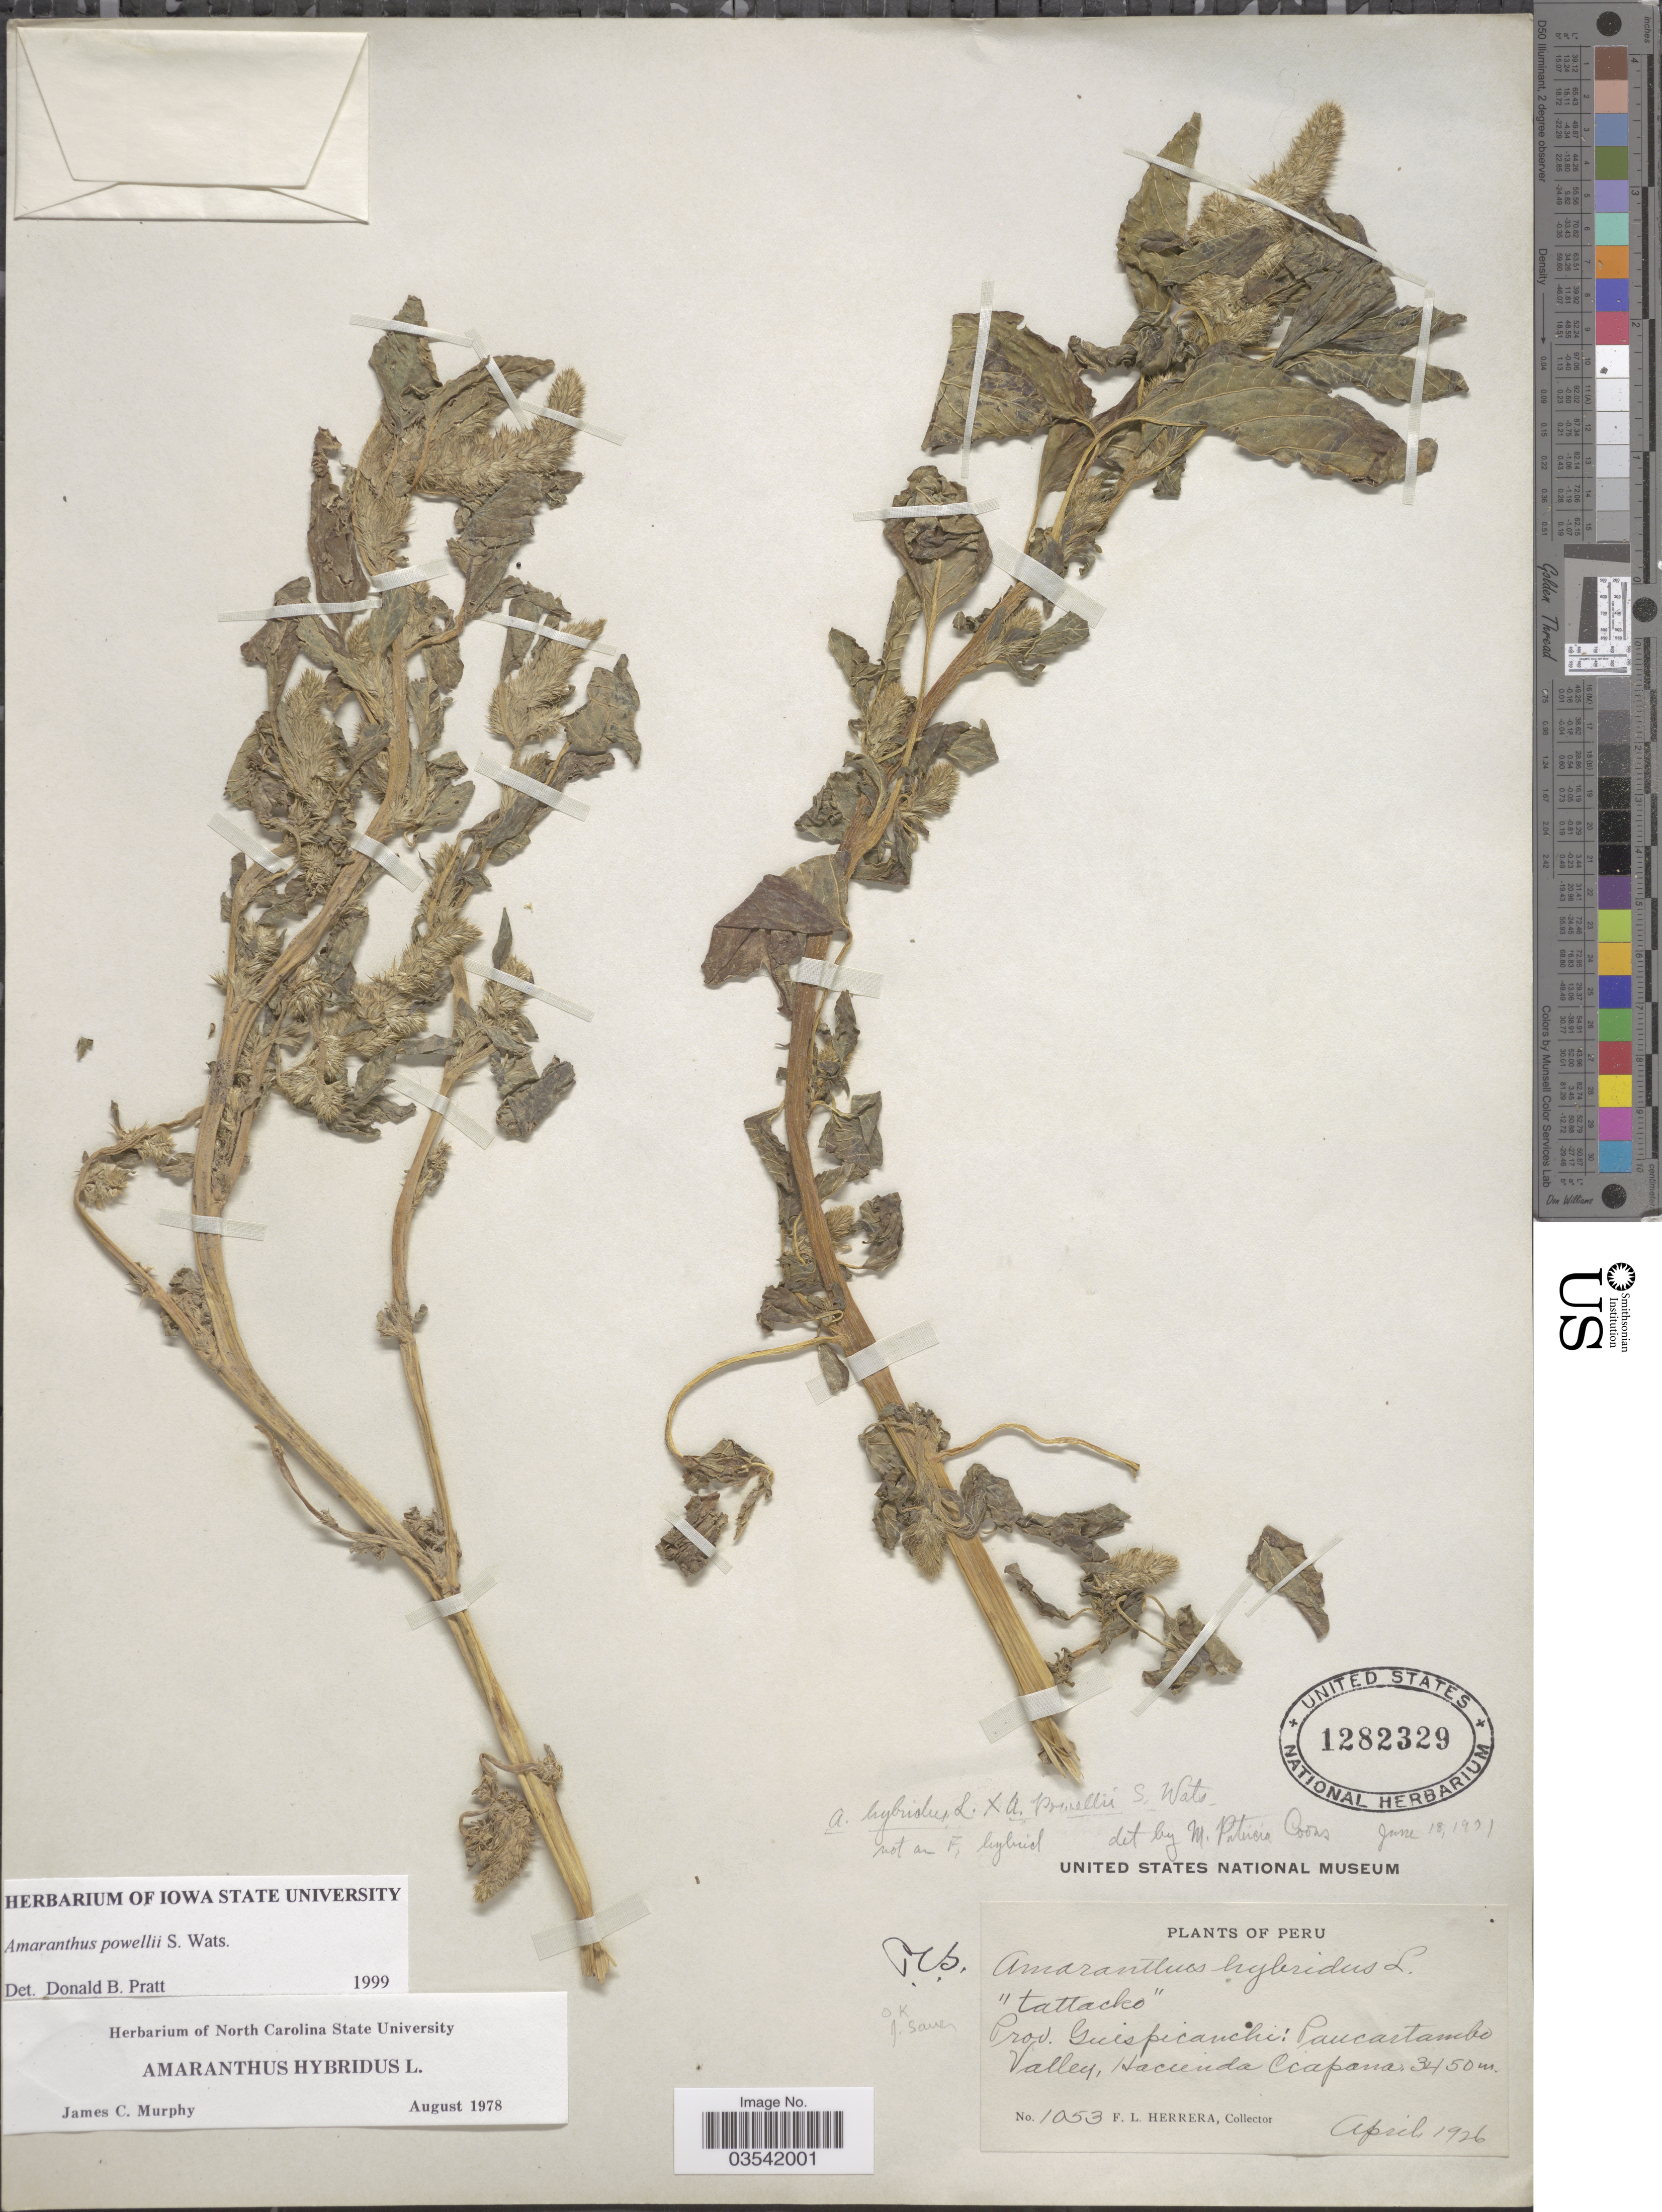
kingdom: Plantae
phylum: Tracheophyta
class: Magnoliopsida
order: Caryophyllales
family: Amaranthaceae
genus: Amaranthus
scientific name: Amaranthus powellii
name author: S. Watson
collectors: F. L. Herrera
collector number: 1053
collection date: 1926-04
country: Peru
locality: Prov. Quispicanchi: Paucartambo Valley, Hacienda Ccapana.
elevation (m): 3450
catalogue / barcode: US 1282329